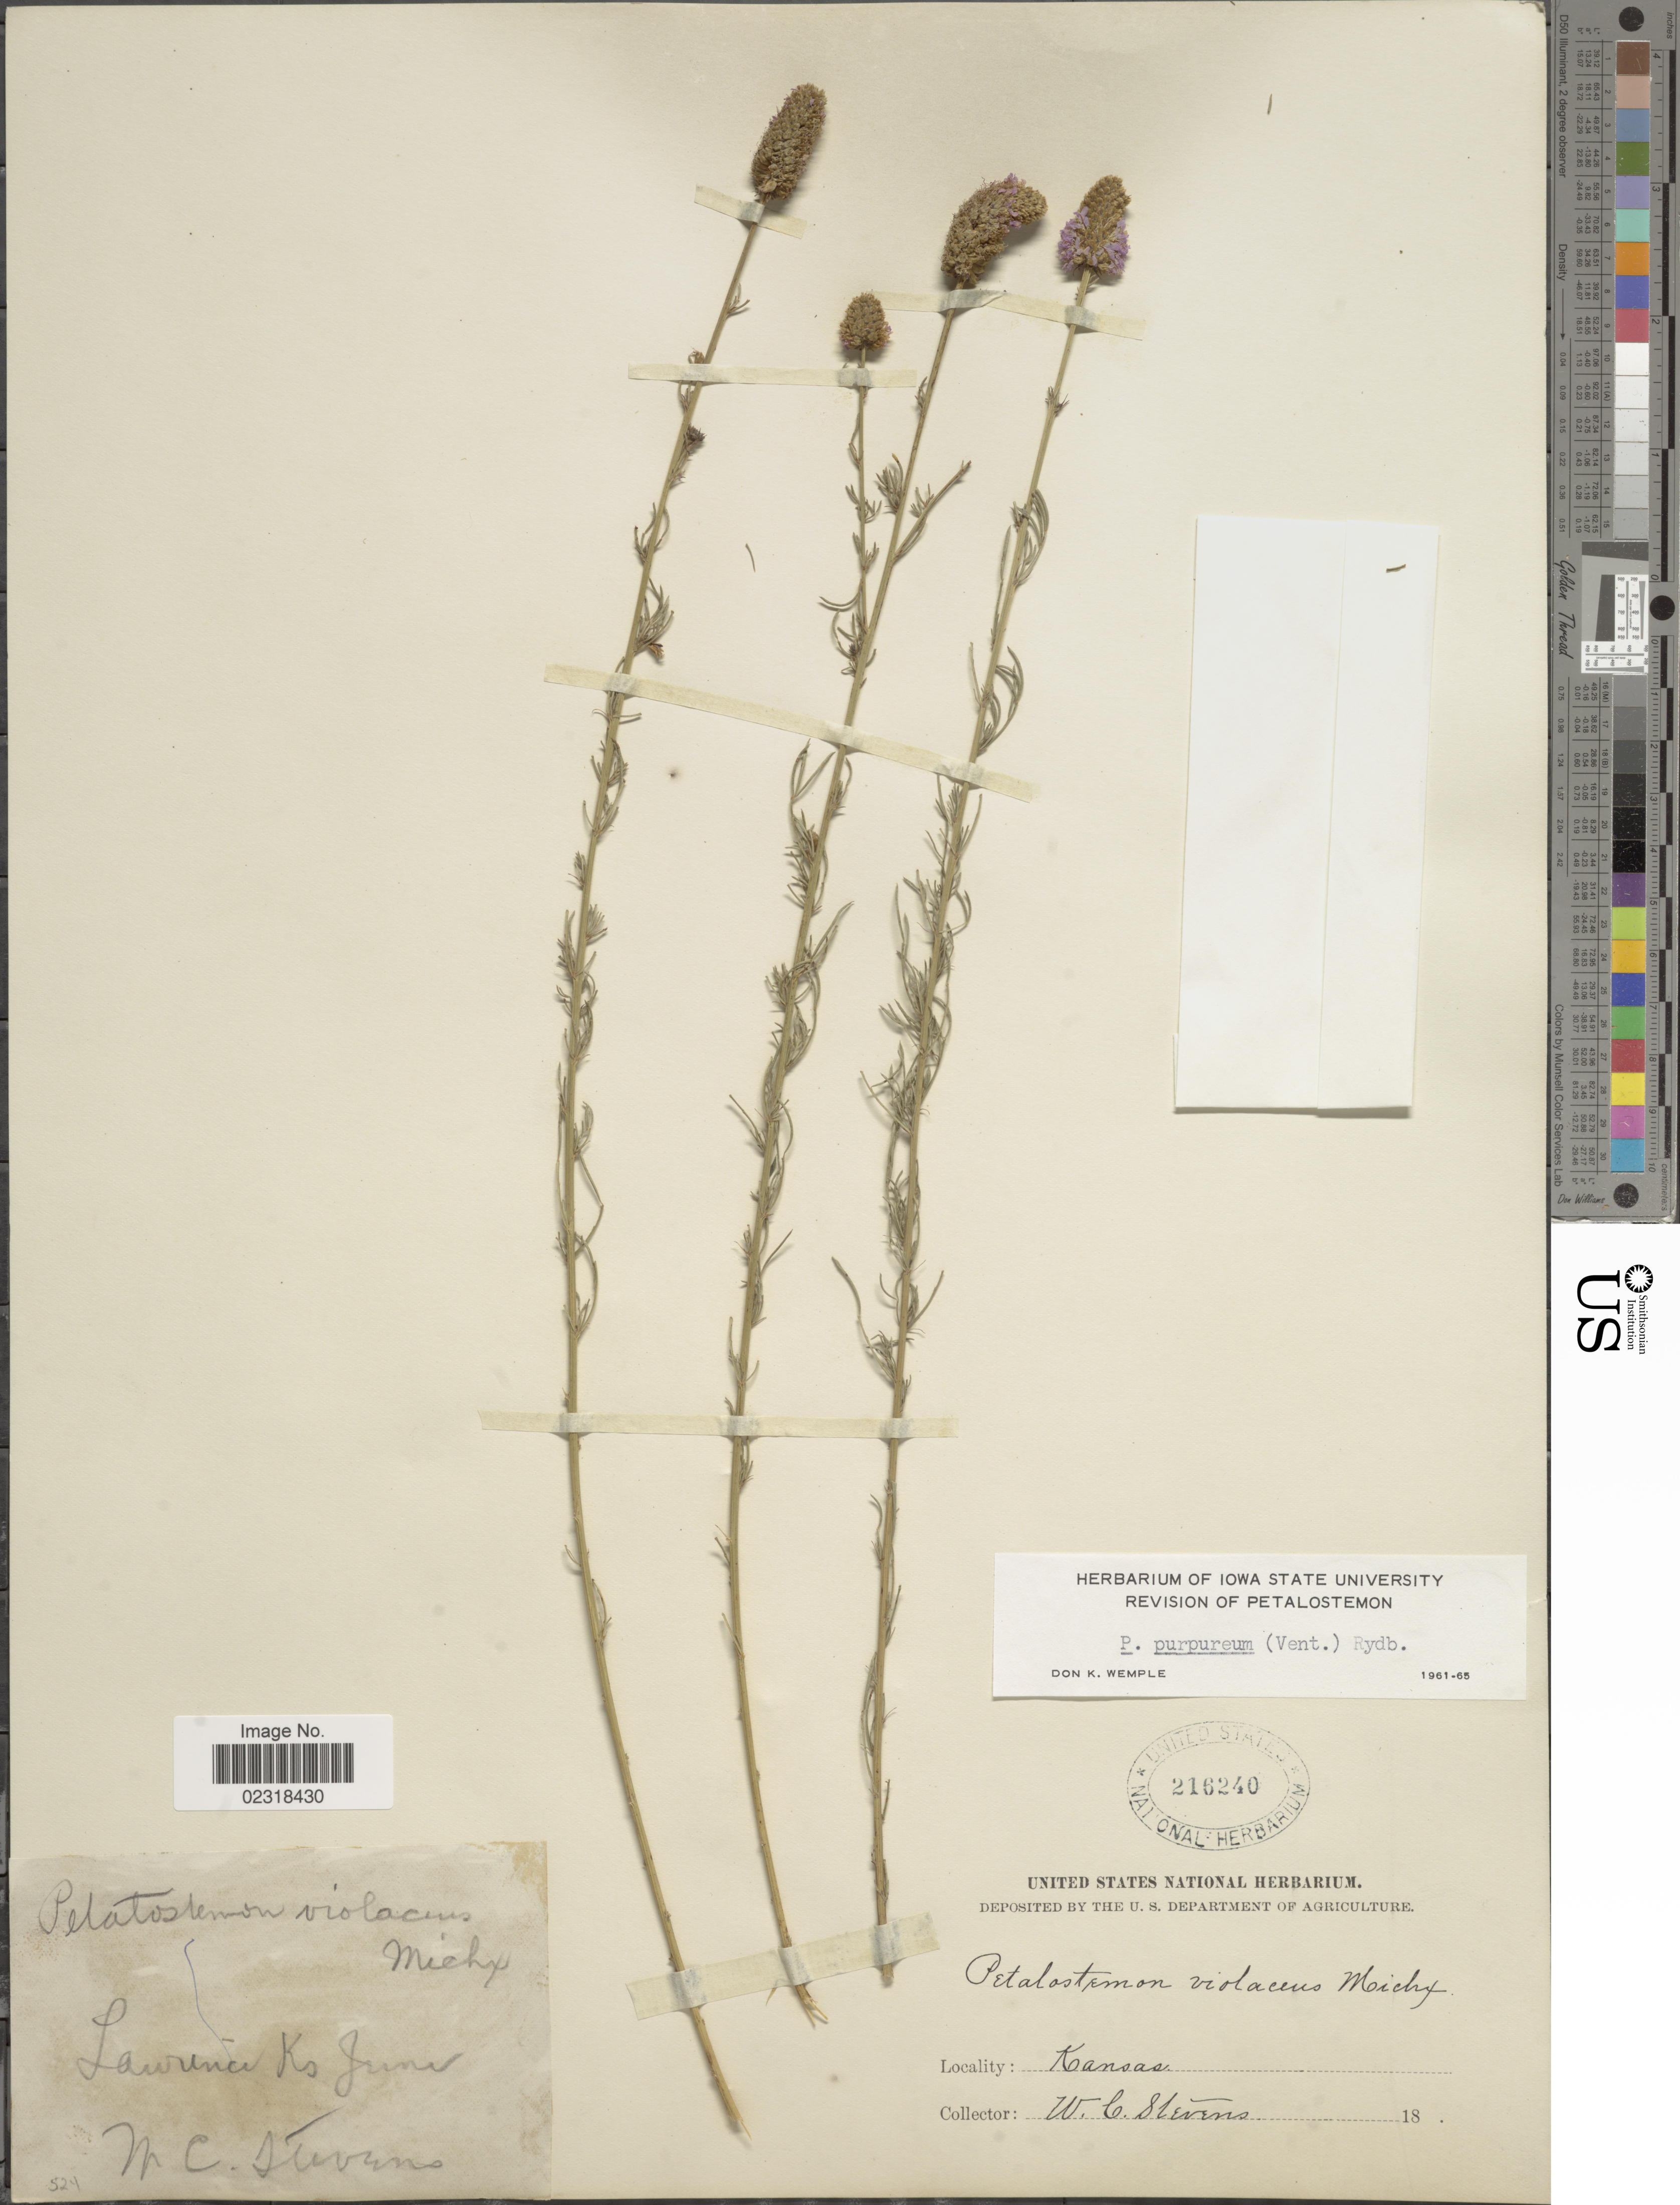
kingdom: Plantae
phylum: Tracheophyta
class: Magnoliopsida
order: Fabales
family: Fabaceae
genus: Dalea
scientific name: Dalea purpurea var. purpurea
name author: Vent.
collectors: W. C. Stevens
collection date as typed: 18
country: United States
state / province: Kansas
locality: Lawrence Ks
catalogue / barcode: US 216240